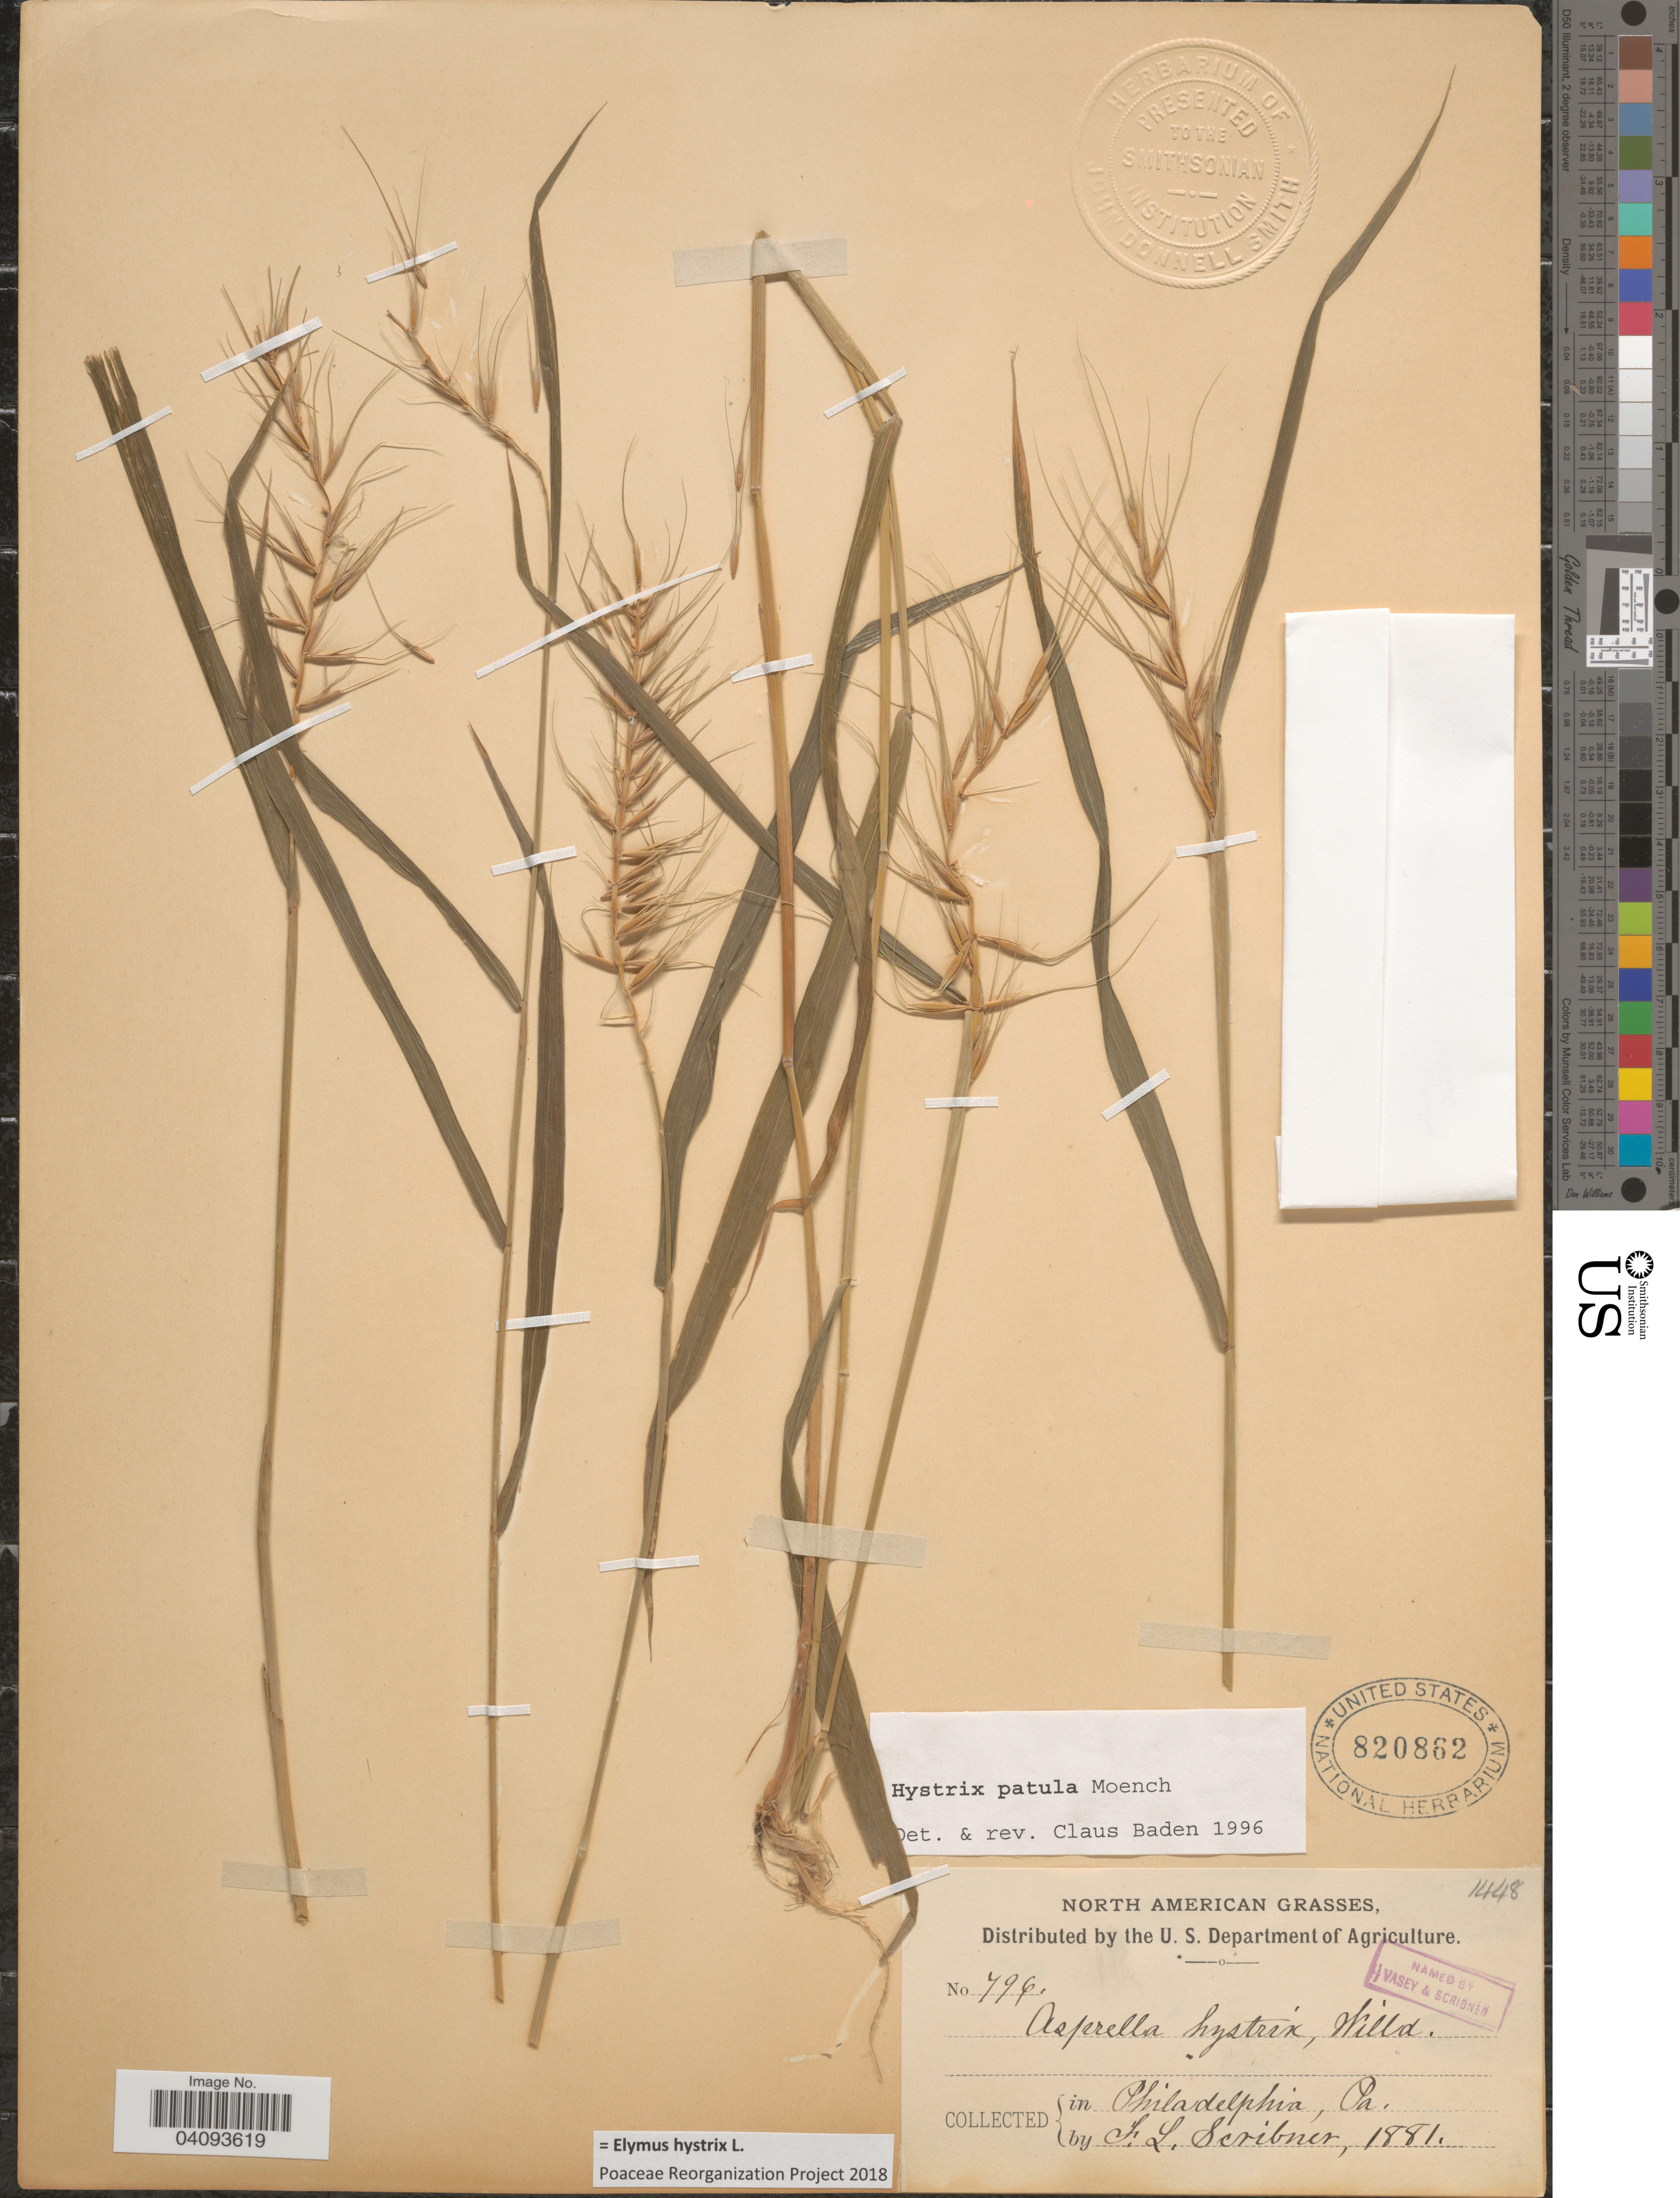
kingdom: Plantae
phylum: Tracheophyta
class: Liliopsida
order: Poales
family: Poaceae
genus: Elymus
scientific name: Elymus hystrix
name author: L.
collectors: F. L. Scribner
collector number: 796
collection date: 1881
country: United States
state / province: Pennsylvania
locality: Philadelphia.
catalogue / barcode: US 820862